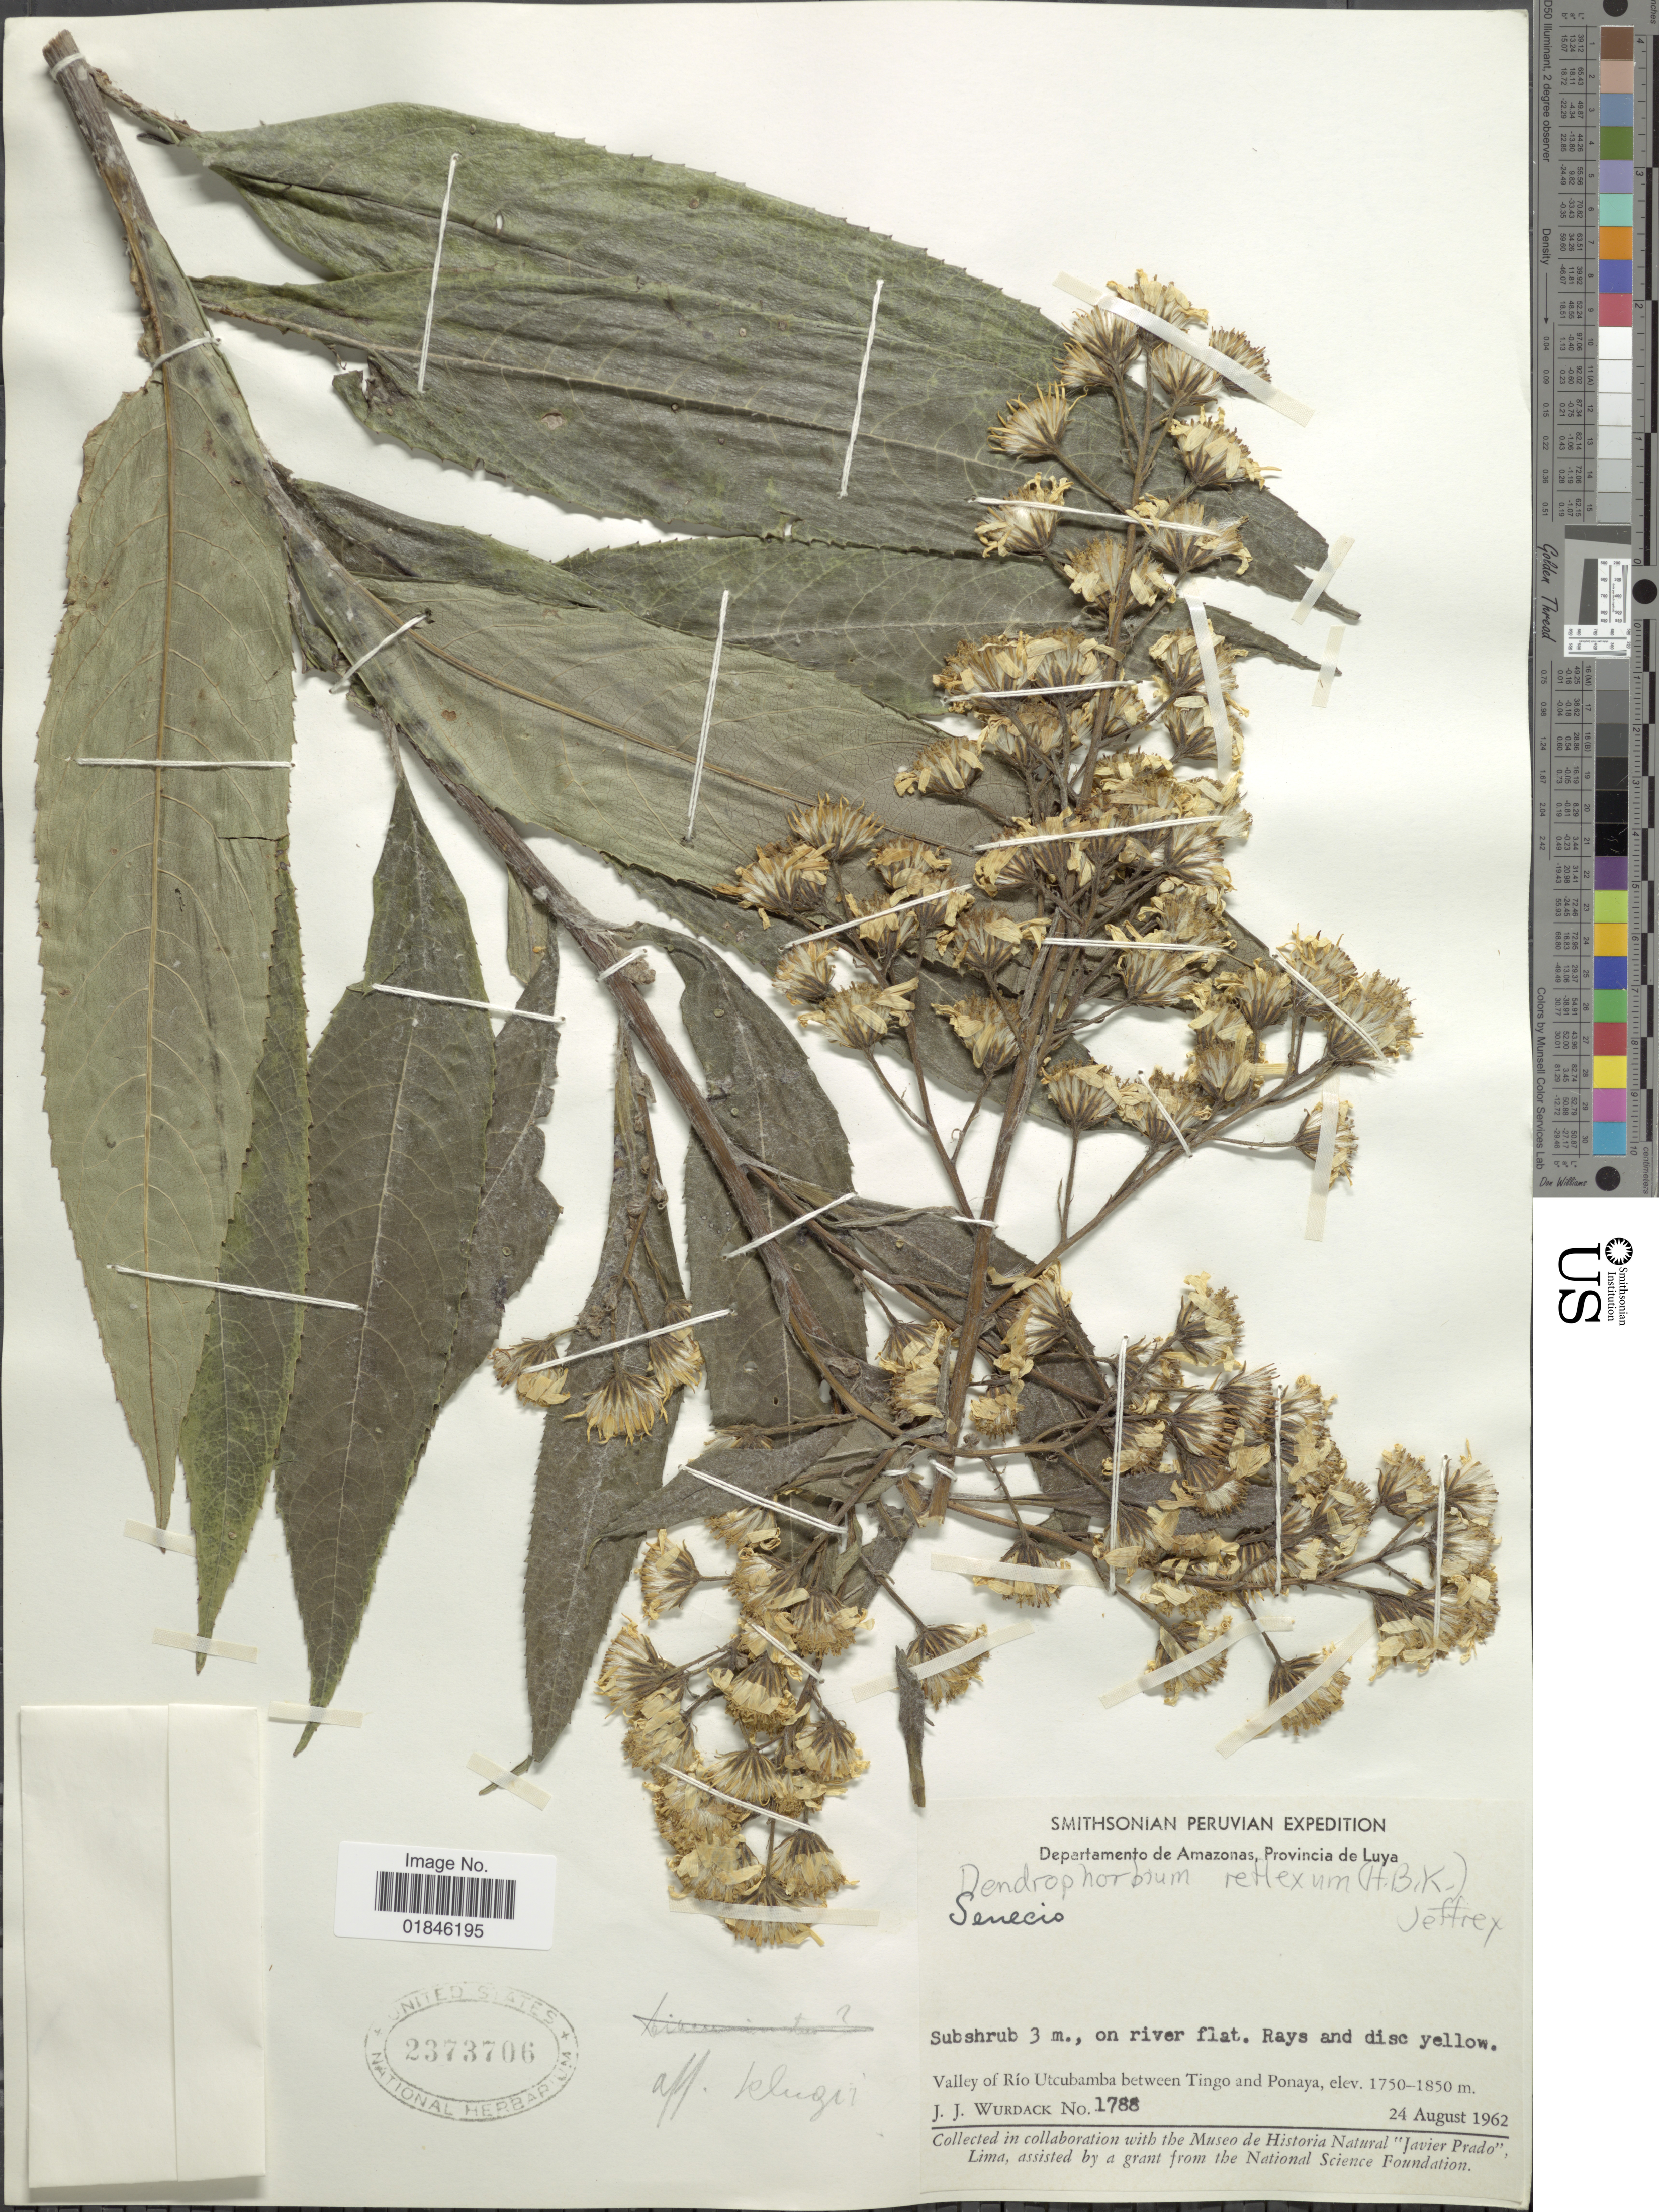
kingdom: Plantae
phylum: Tracheophyta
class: Magnoliopsida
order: Asterales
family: Asteraceae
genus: Pentacalia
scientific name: Pentacalia reflexa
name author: (Kunth) Cuatrec.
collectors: J. J. Wurdack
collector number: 1788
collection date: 1962-08-24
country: Peru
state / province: Amazonas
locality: Departamento de Amazonas, Provincia de Luya. Valley of Río Utcubamba between Tingo and Ponaya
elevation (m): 1750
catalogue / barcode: US 2373706